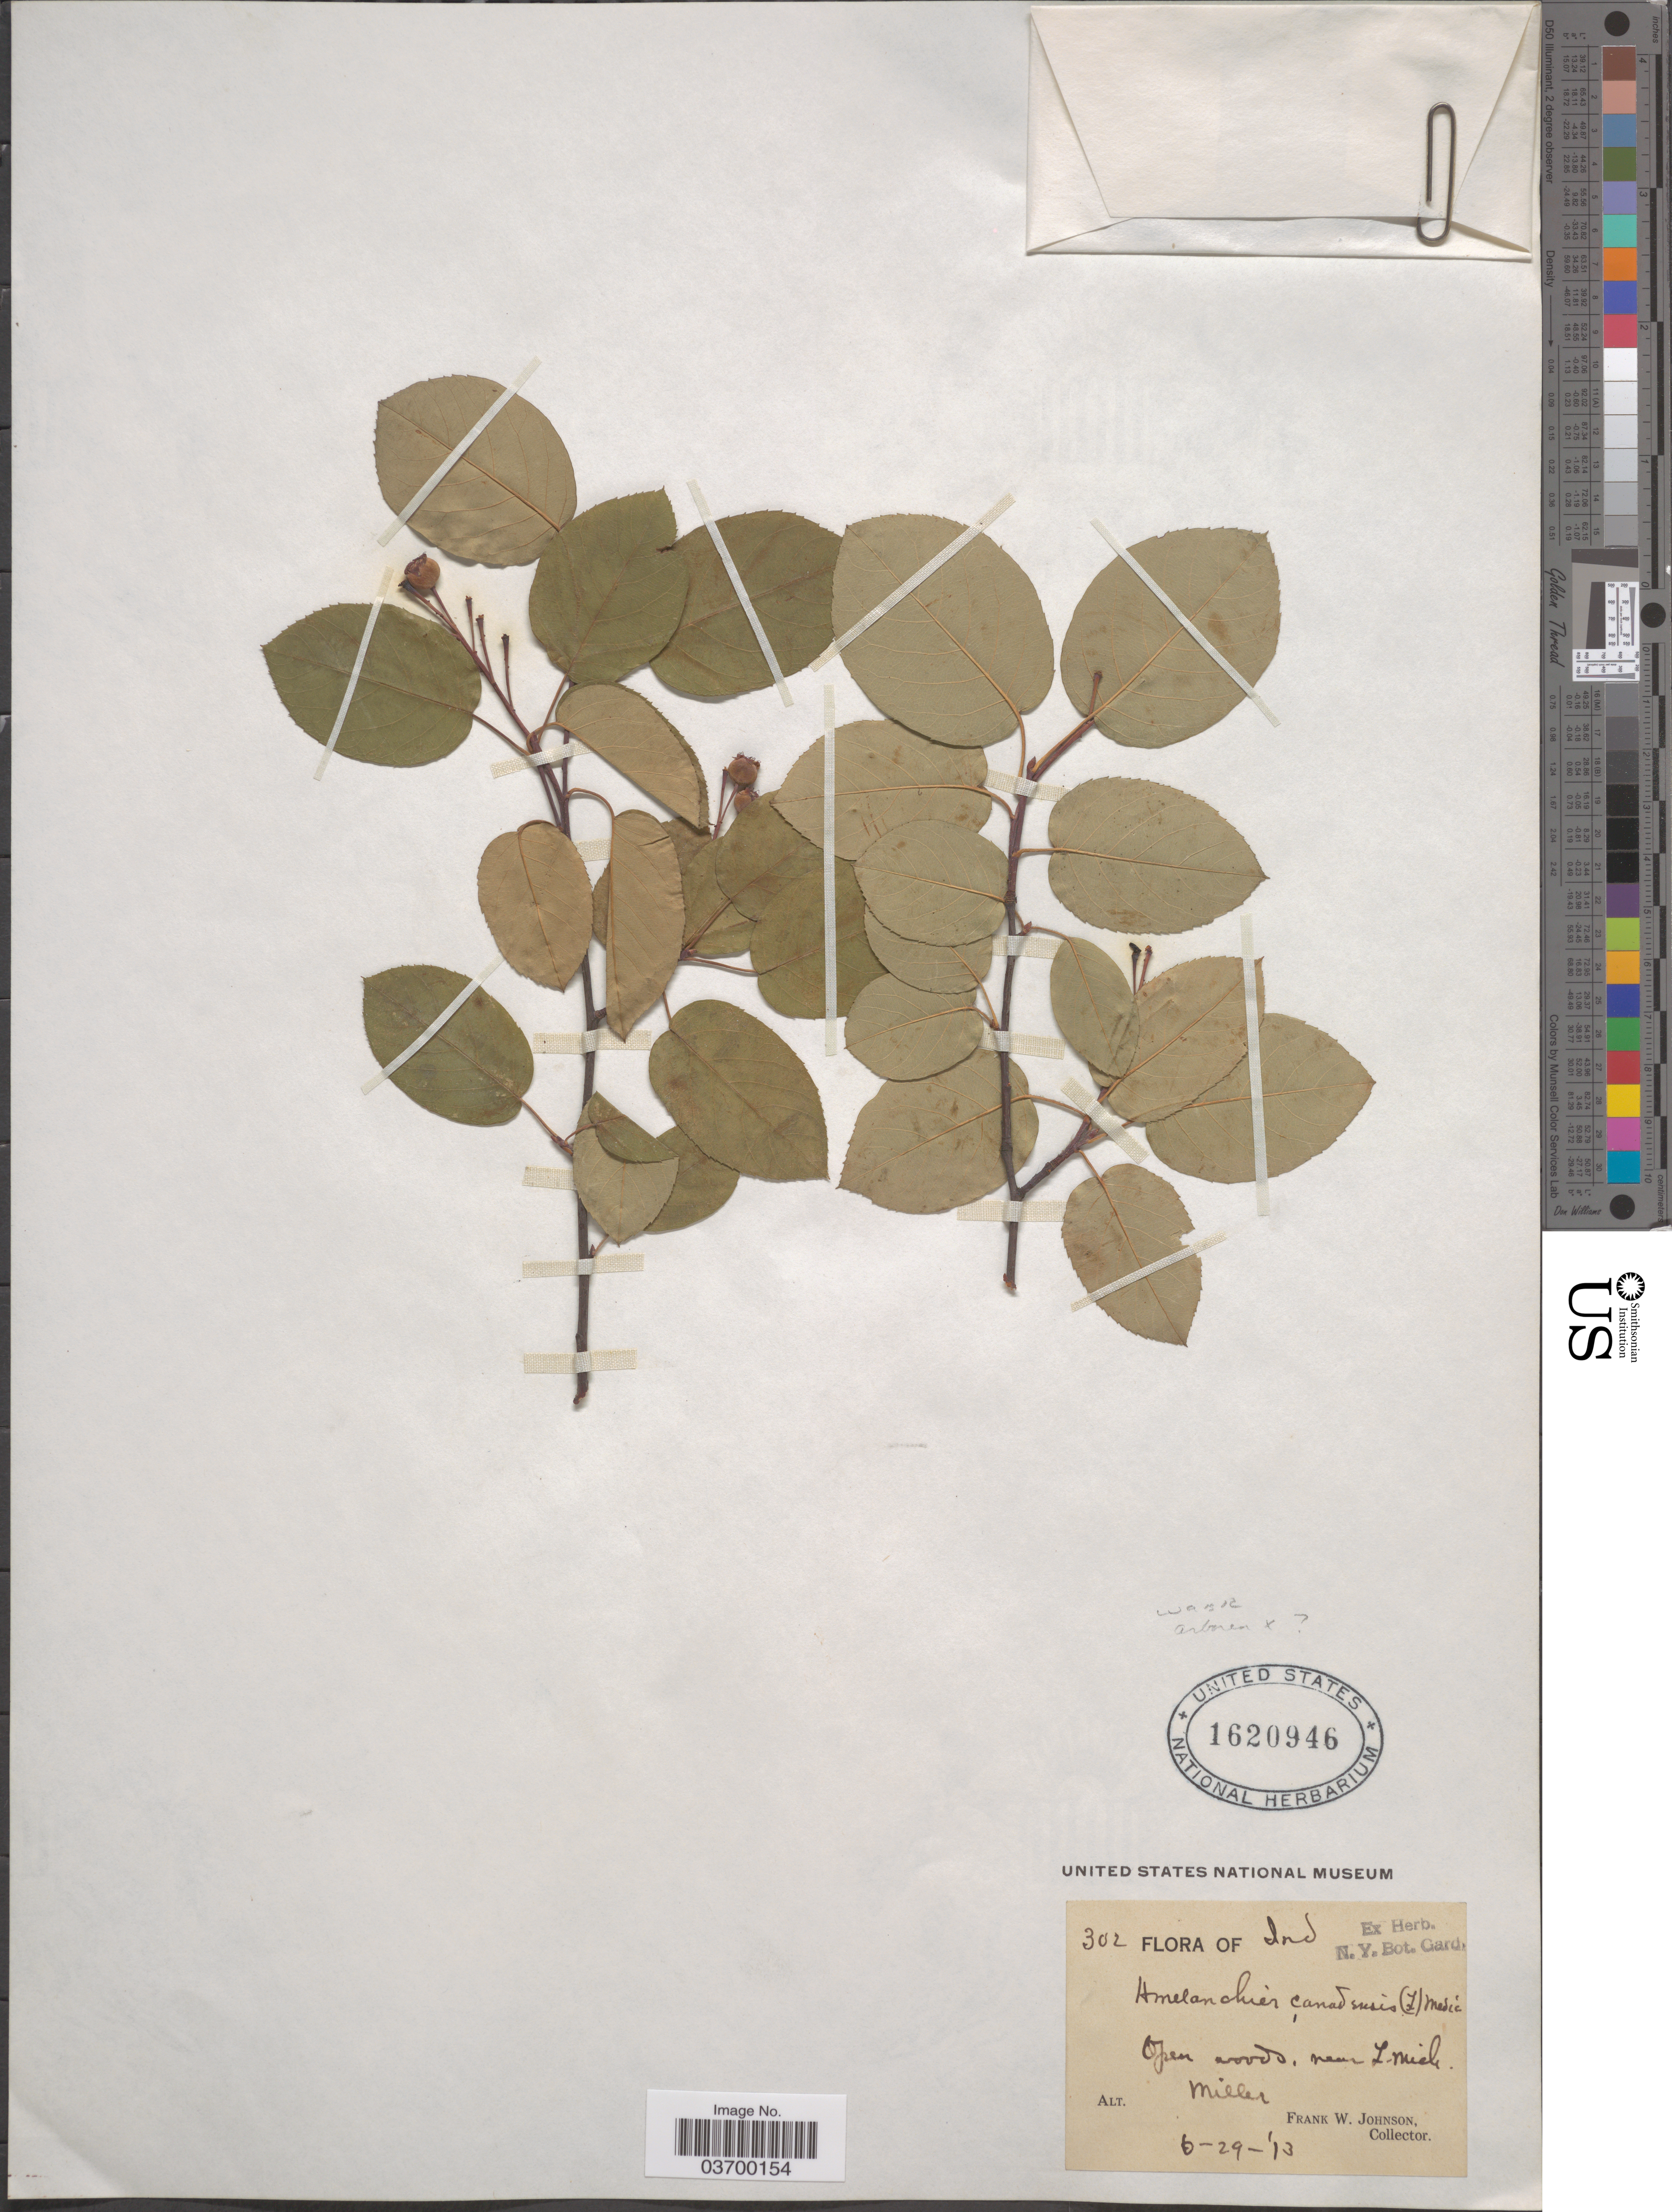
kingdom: Plantae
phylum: Tracheophyta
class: Magnoliopsida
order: Rosales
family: Rosaceae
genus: Amelanchier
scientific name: Amelanchier arborea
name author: (F. Michx.) Fernald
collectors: F. W. Johnson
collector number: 302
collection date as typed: Transcribed d/m/y: 29/6/13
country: United States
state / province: Indiana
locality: Near L-Mich. Miller.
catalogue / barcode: US 1620946